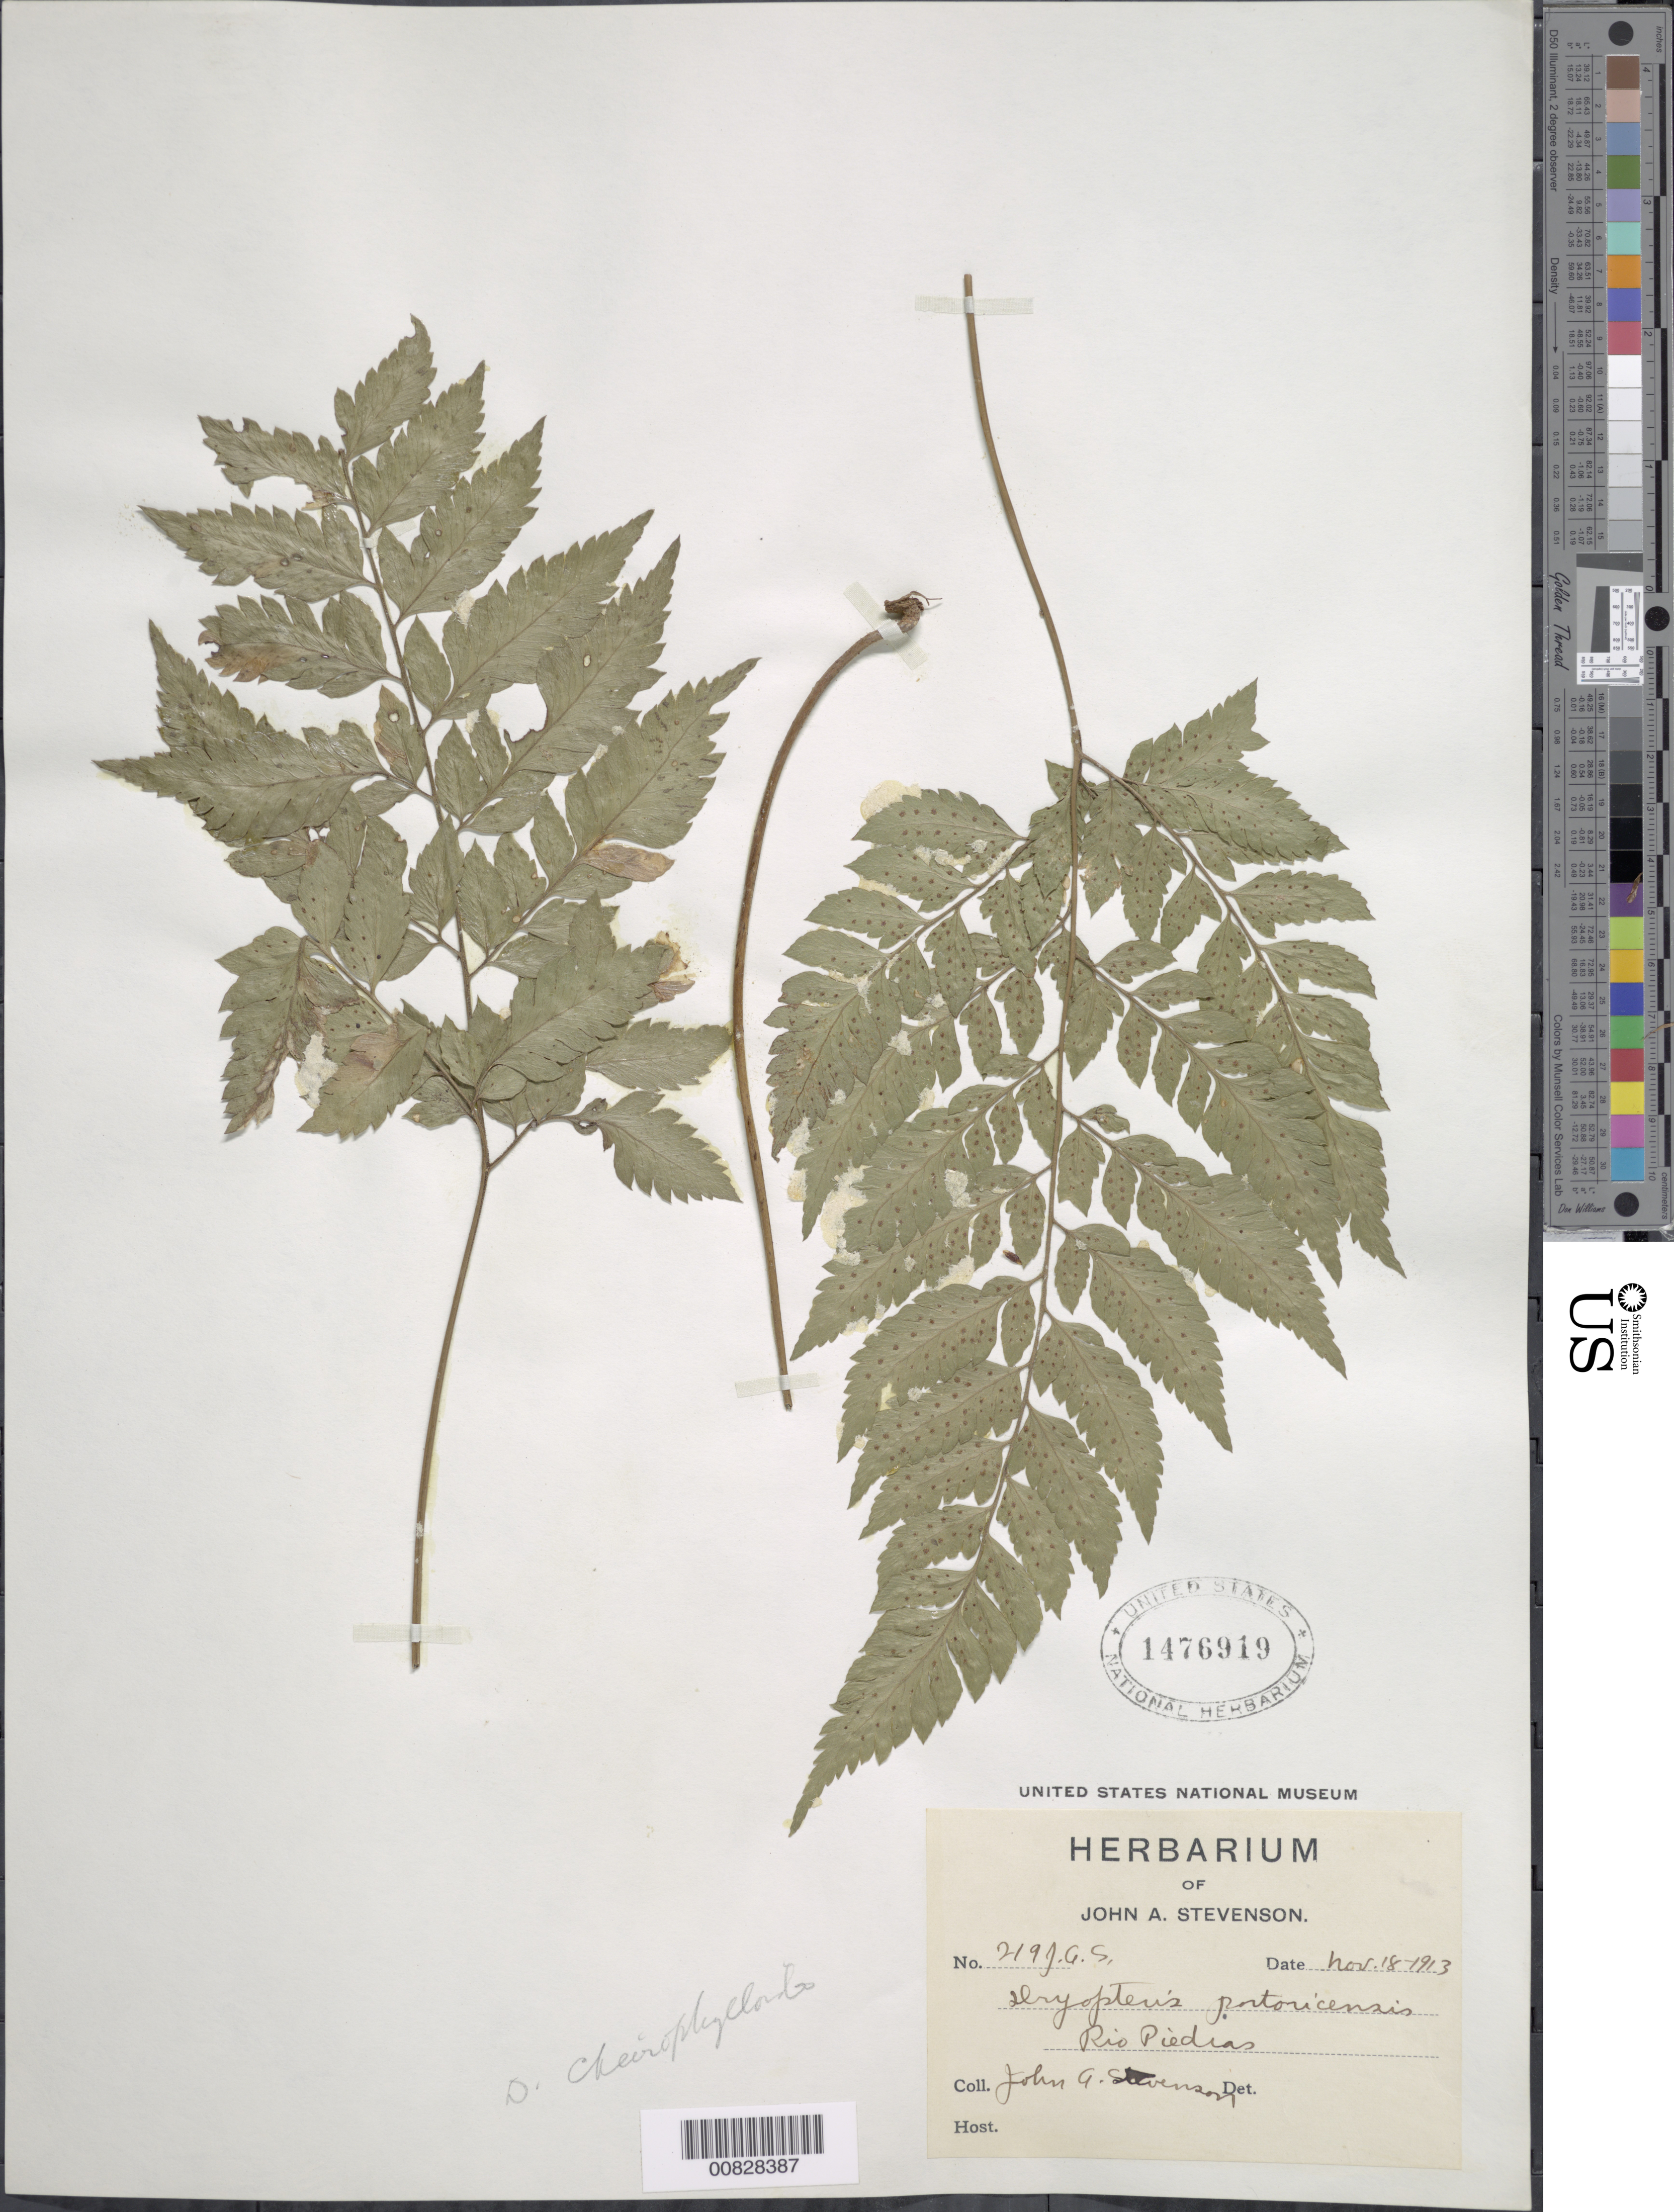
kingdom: Plantae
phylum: Tracheophyta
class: Polypodiopsida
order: Polypodiales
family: Dryopteridaceae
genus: Polystichopsis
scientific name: Polystichopsis chaerophylloides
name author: (Poir.) C.V. Morton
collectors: J. Stevenson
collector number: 219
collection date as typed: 18 Nov 1913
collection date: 1913-11-08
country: Puerto Rico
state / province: San Juan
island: Puerto Rico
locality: Río Piedras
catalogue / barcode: US 1476919